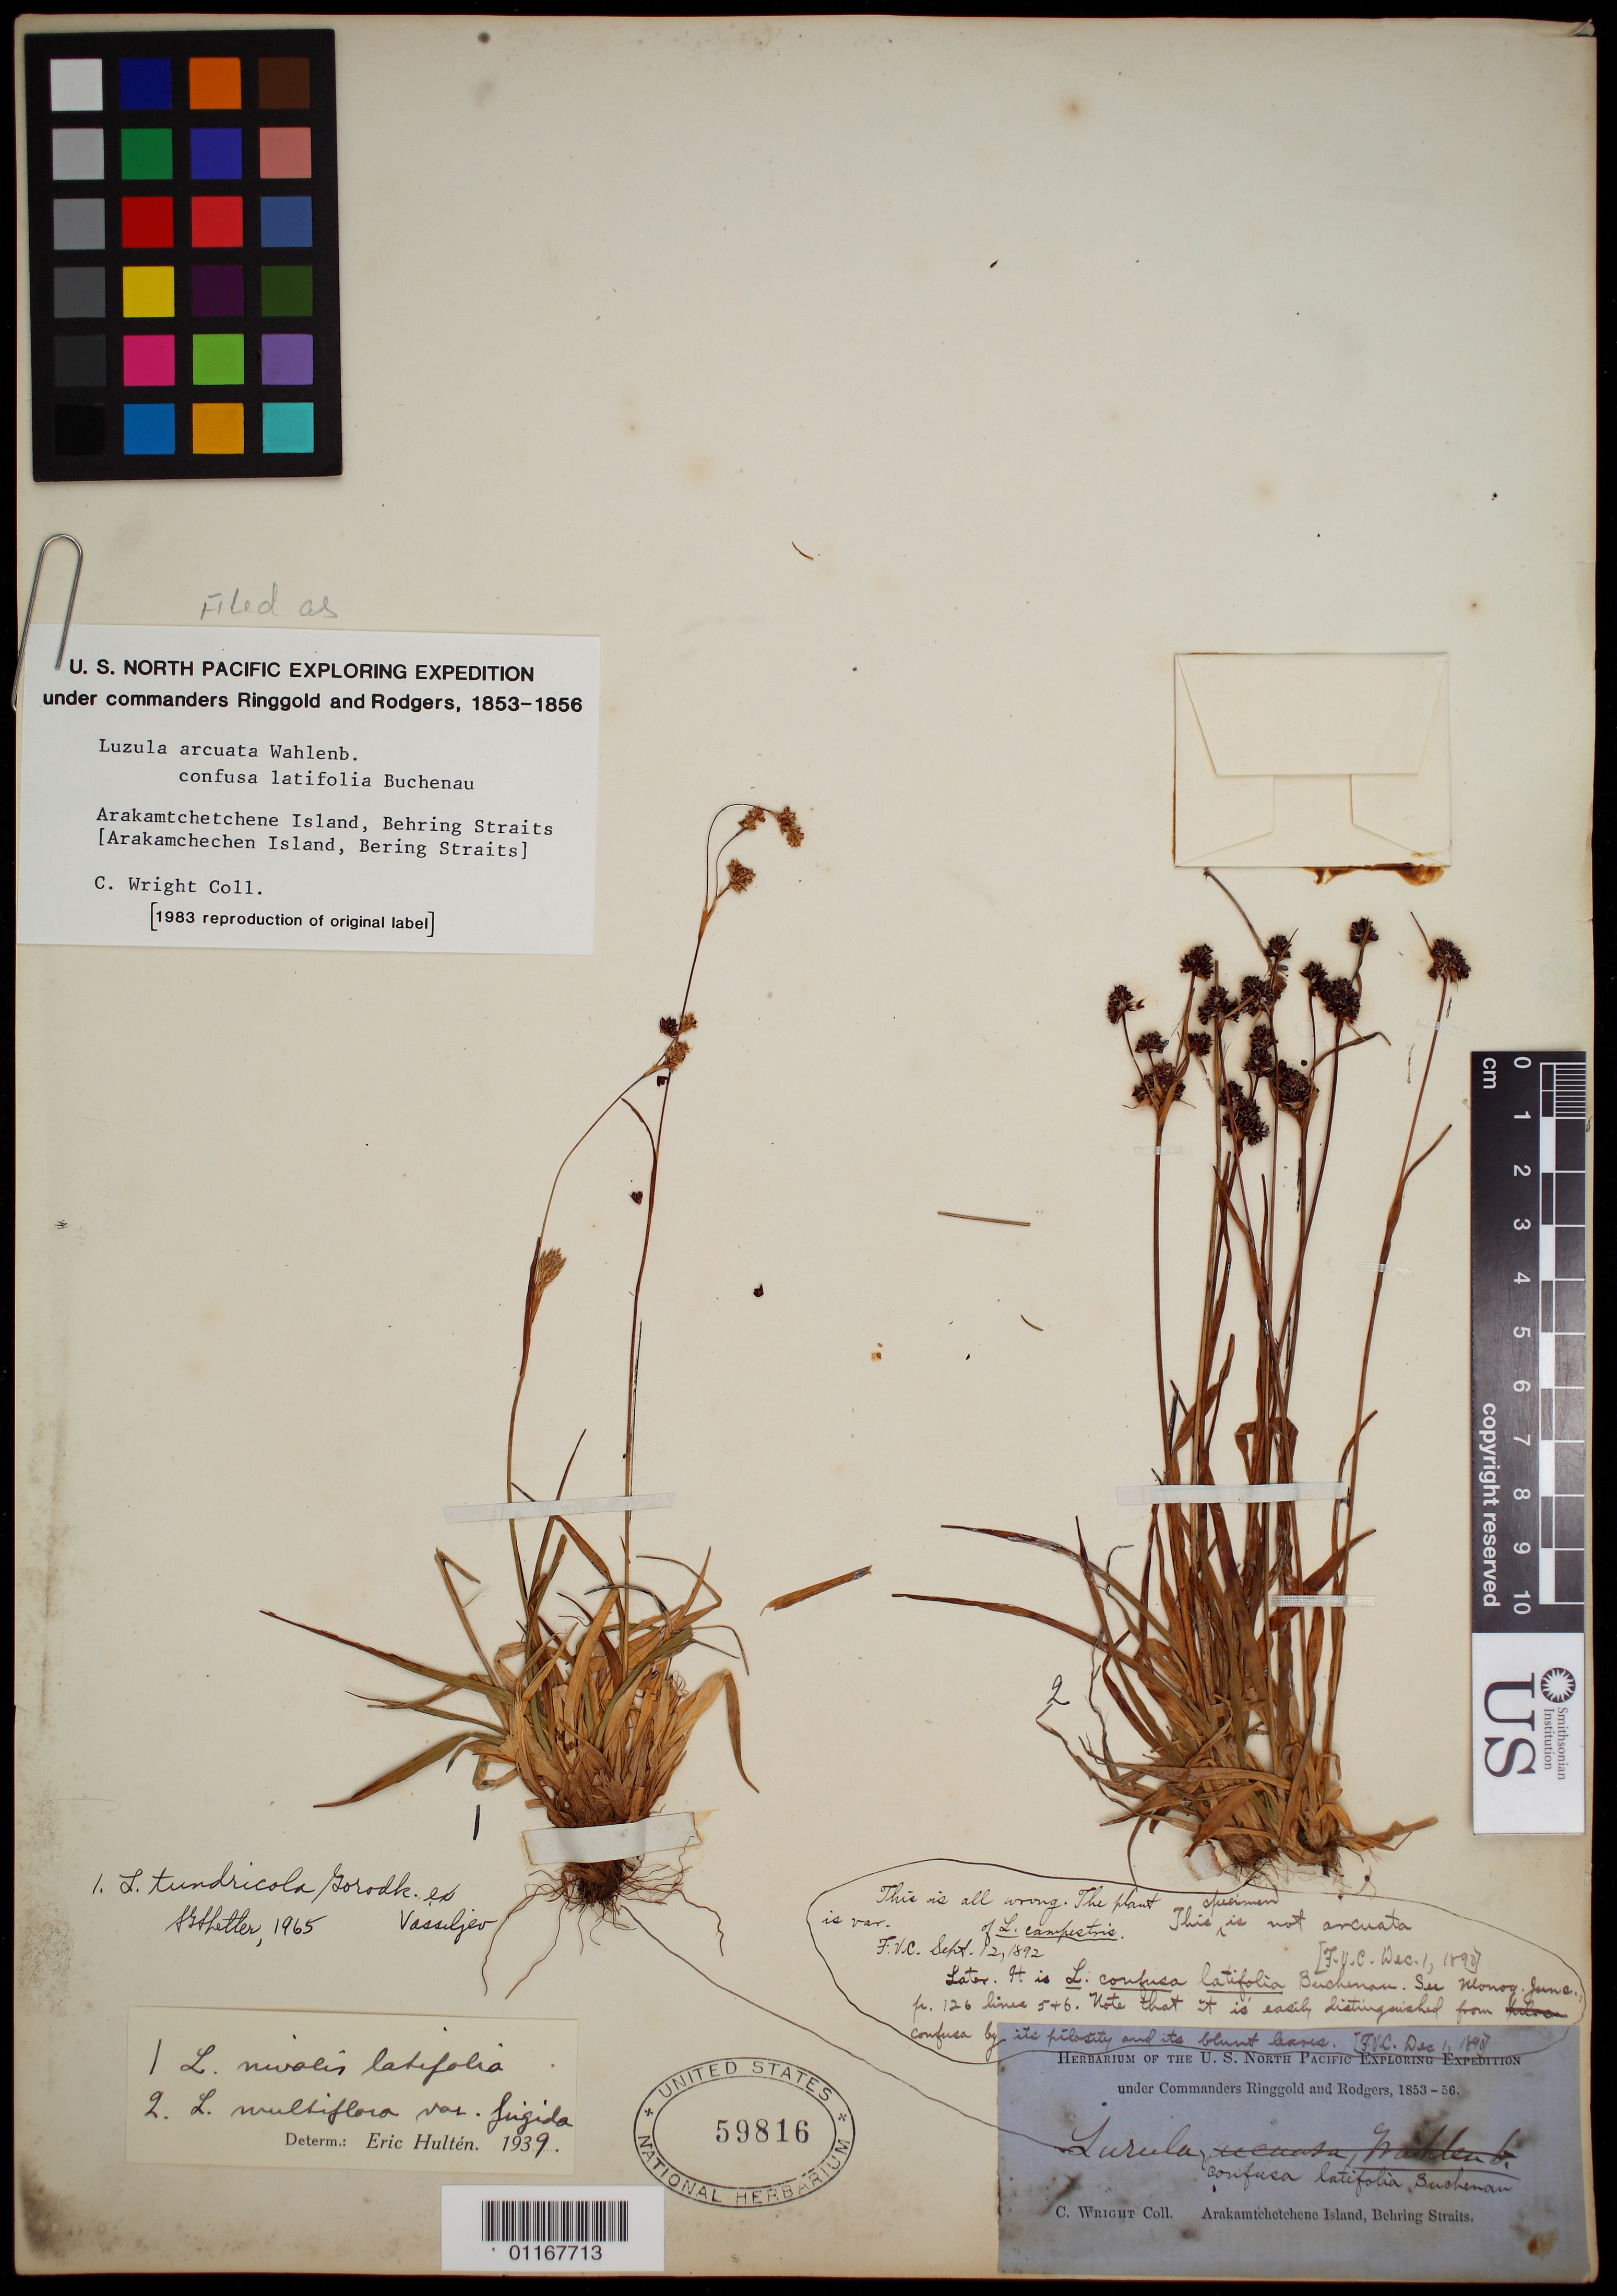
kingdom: Plantae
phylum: Tracheophyta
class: Liliopsida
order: Poales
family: Juncaceae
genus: Luzula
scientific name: Luzula arcuata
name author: (Wahlenb.) Sw.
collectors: C. Wright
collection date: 1853/1856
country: Russian Federation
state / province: Chukotka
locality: Arakamtchetchene I. Bering Straits.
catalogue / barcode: US 59816